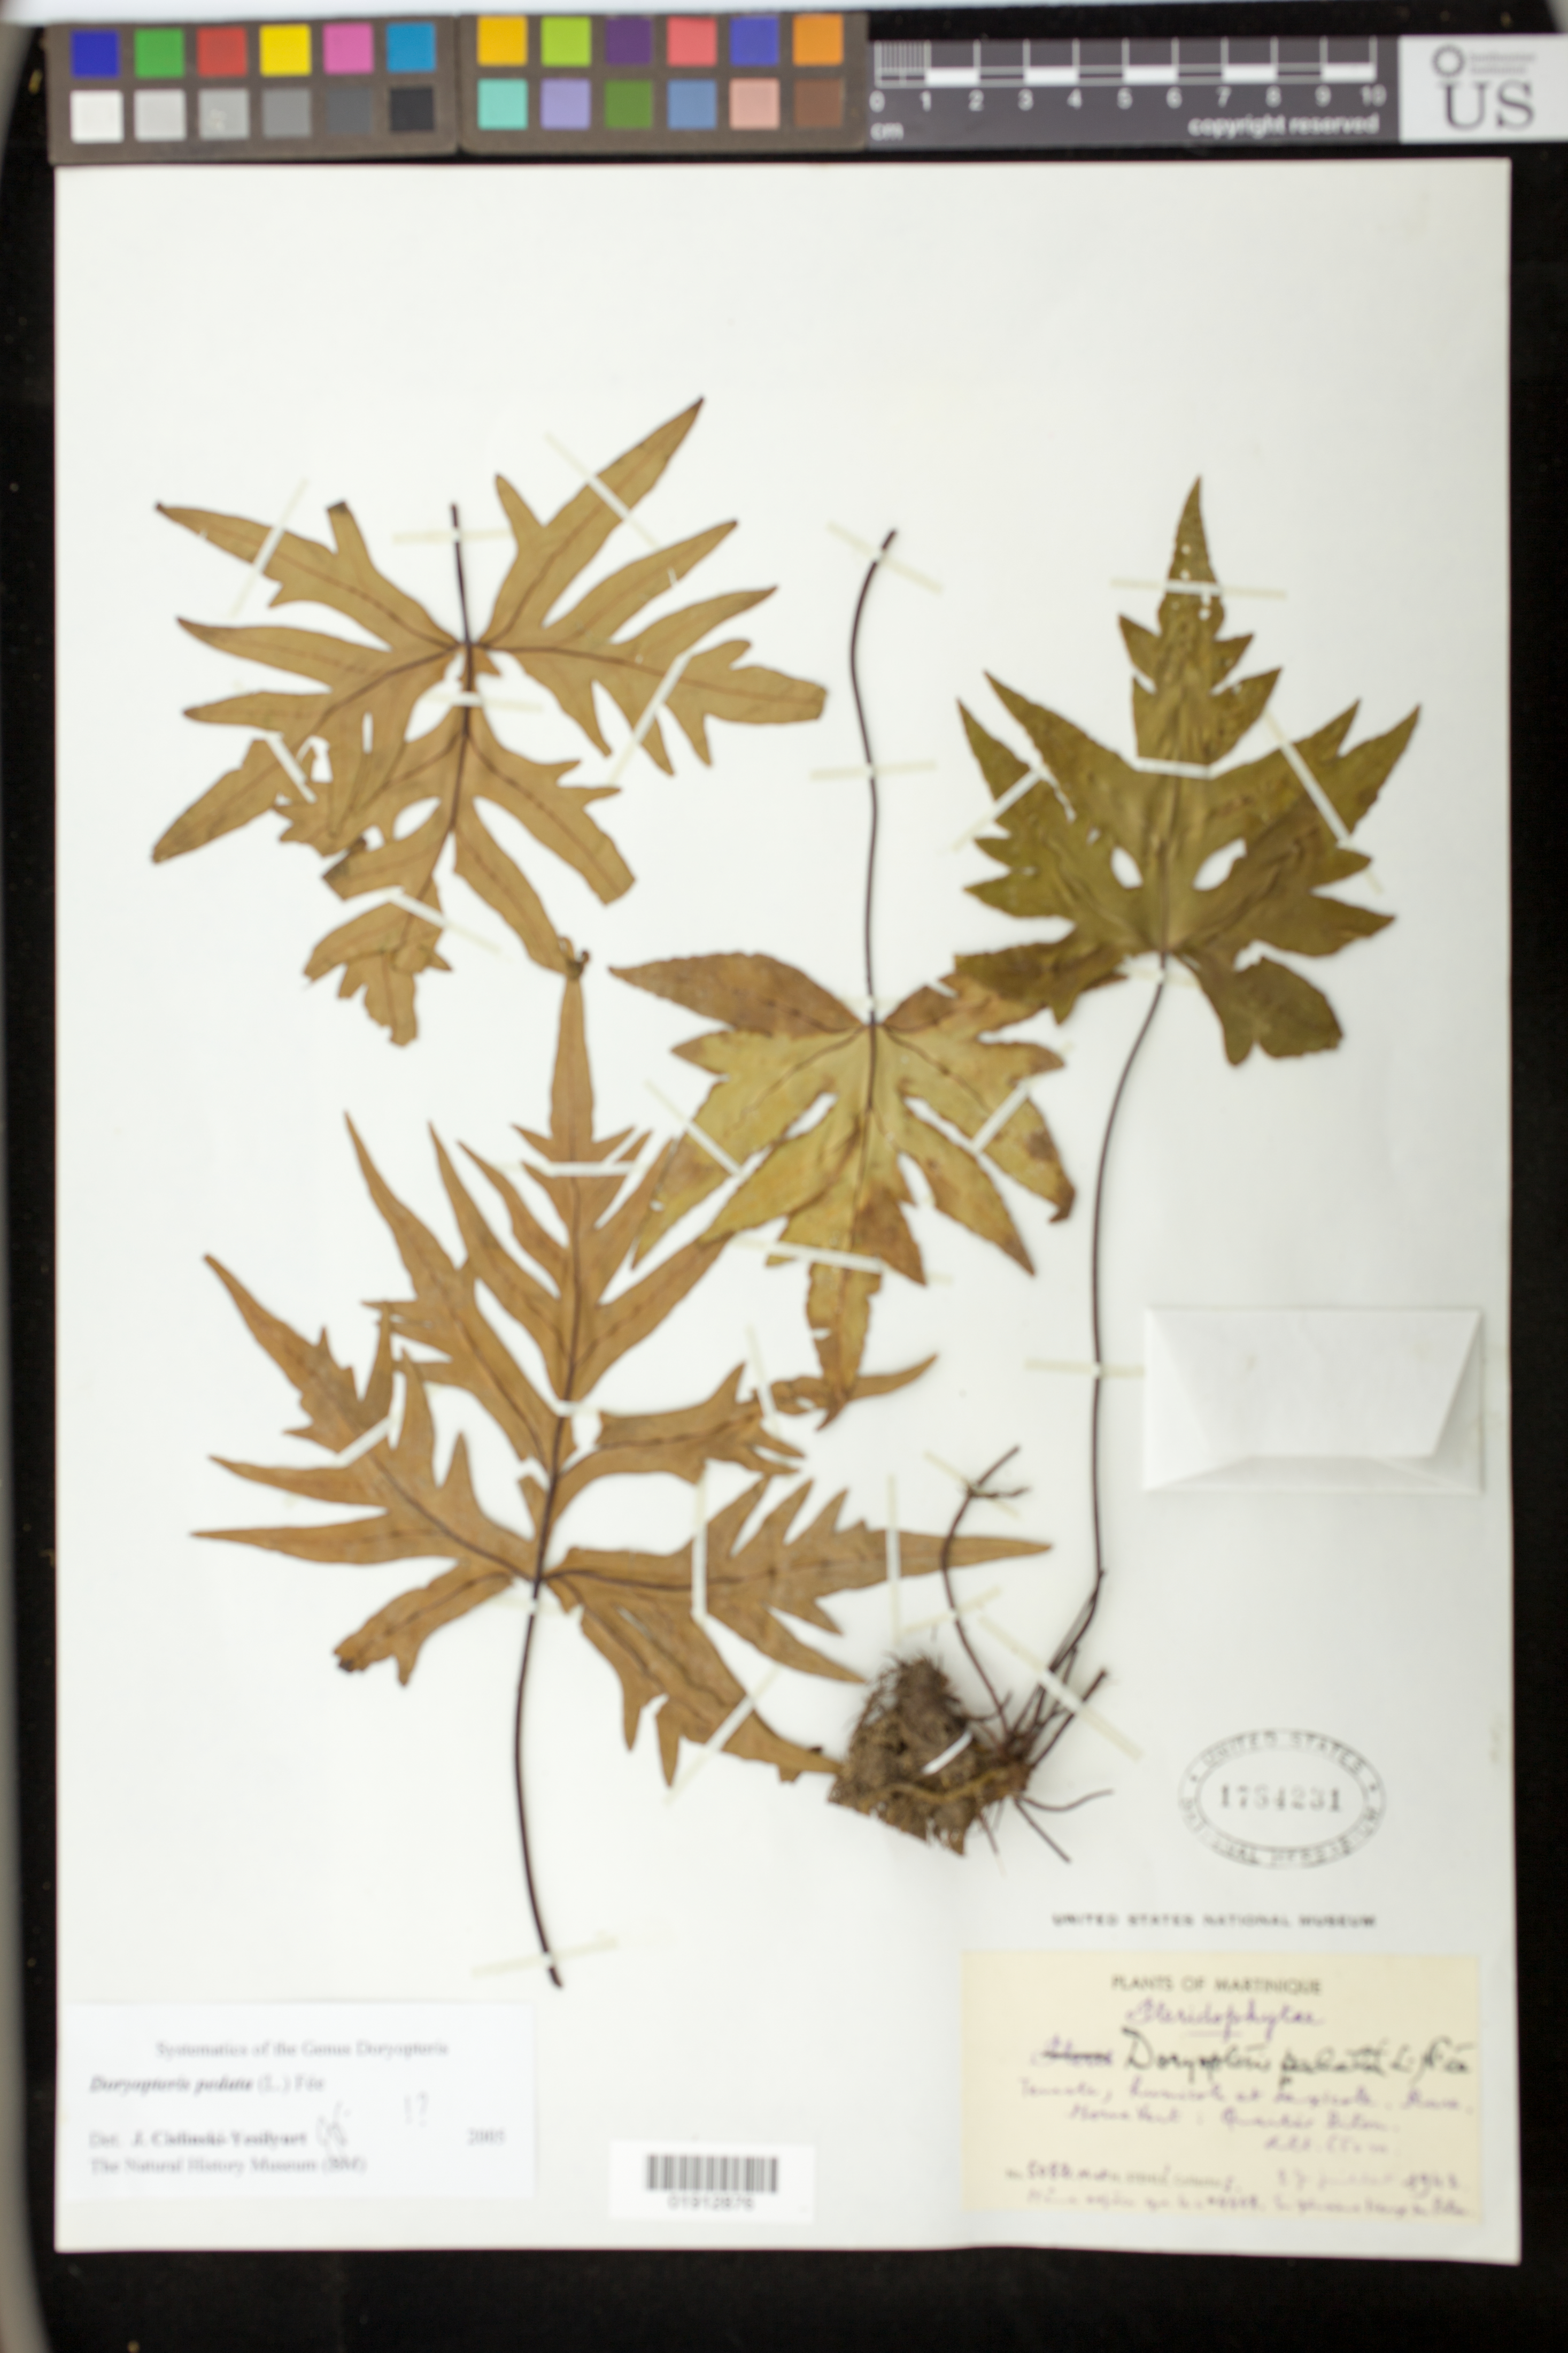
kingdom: Plantae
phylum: Tracheophyta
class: Polypodiopsida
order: Polypodiales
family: Pteridaceae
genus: Doryopteris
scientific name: Doryopteris pedata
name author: (L.) Fée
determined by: Yesilyurt, J. C.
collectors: M. Stehlé & H. Stehlé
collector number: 5082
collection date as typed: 27 Jul 1942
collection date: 1942-07-27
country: Martinique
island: Martinique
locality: Morne Verde: Quartier Piton.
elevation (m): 650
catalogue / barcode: US 1784231